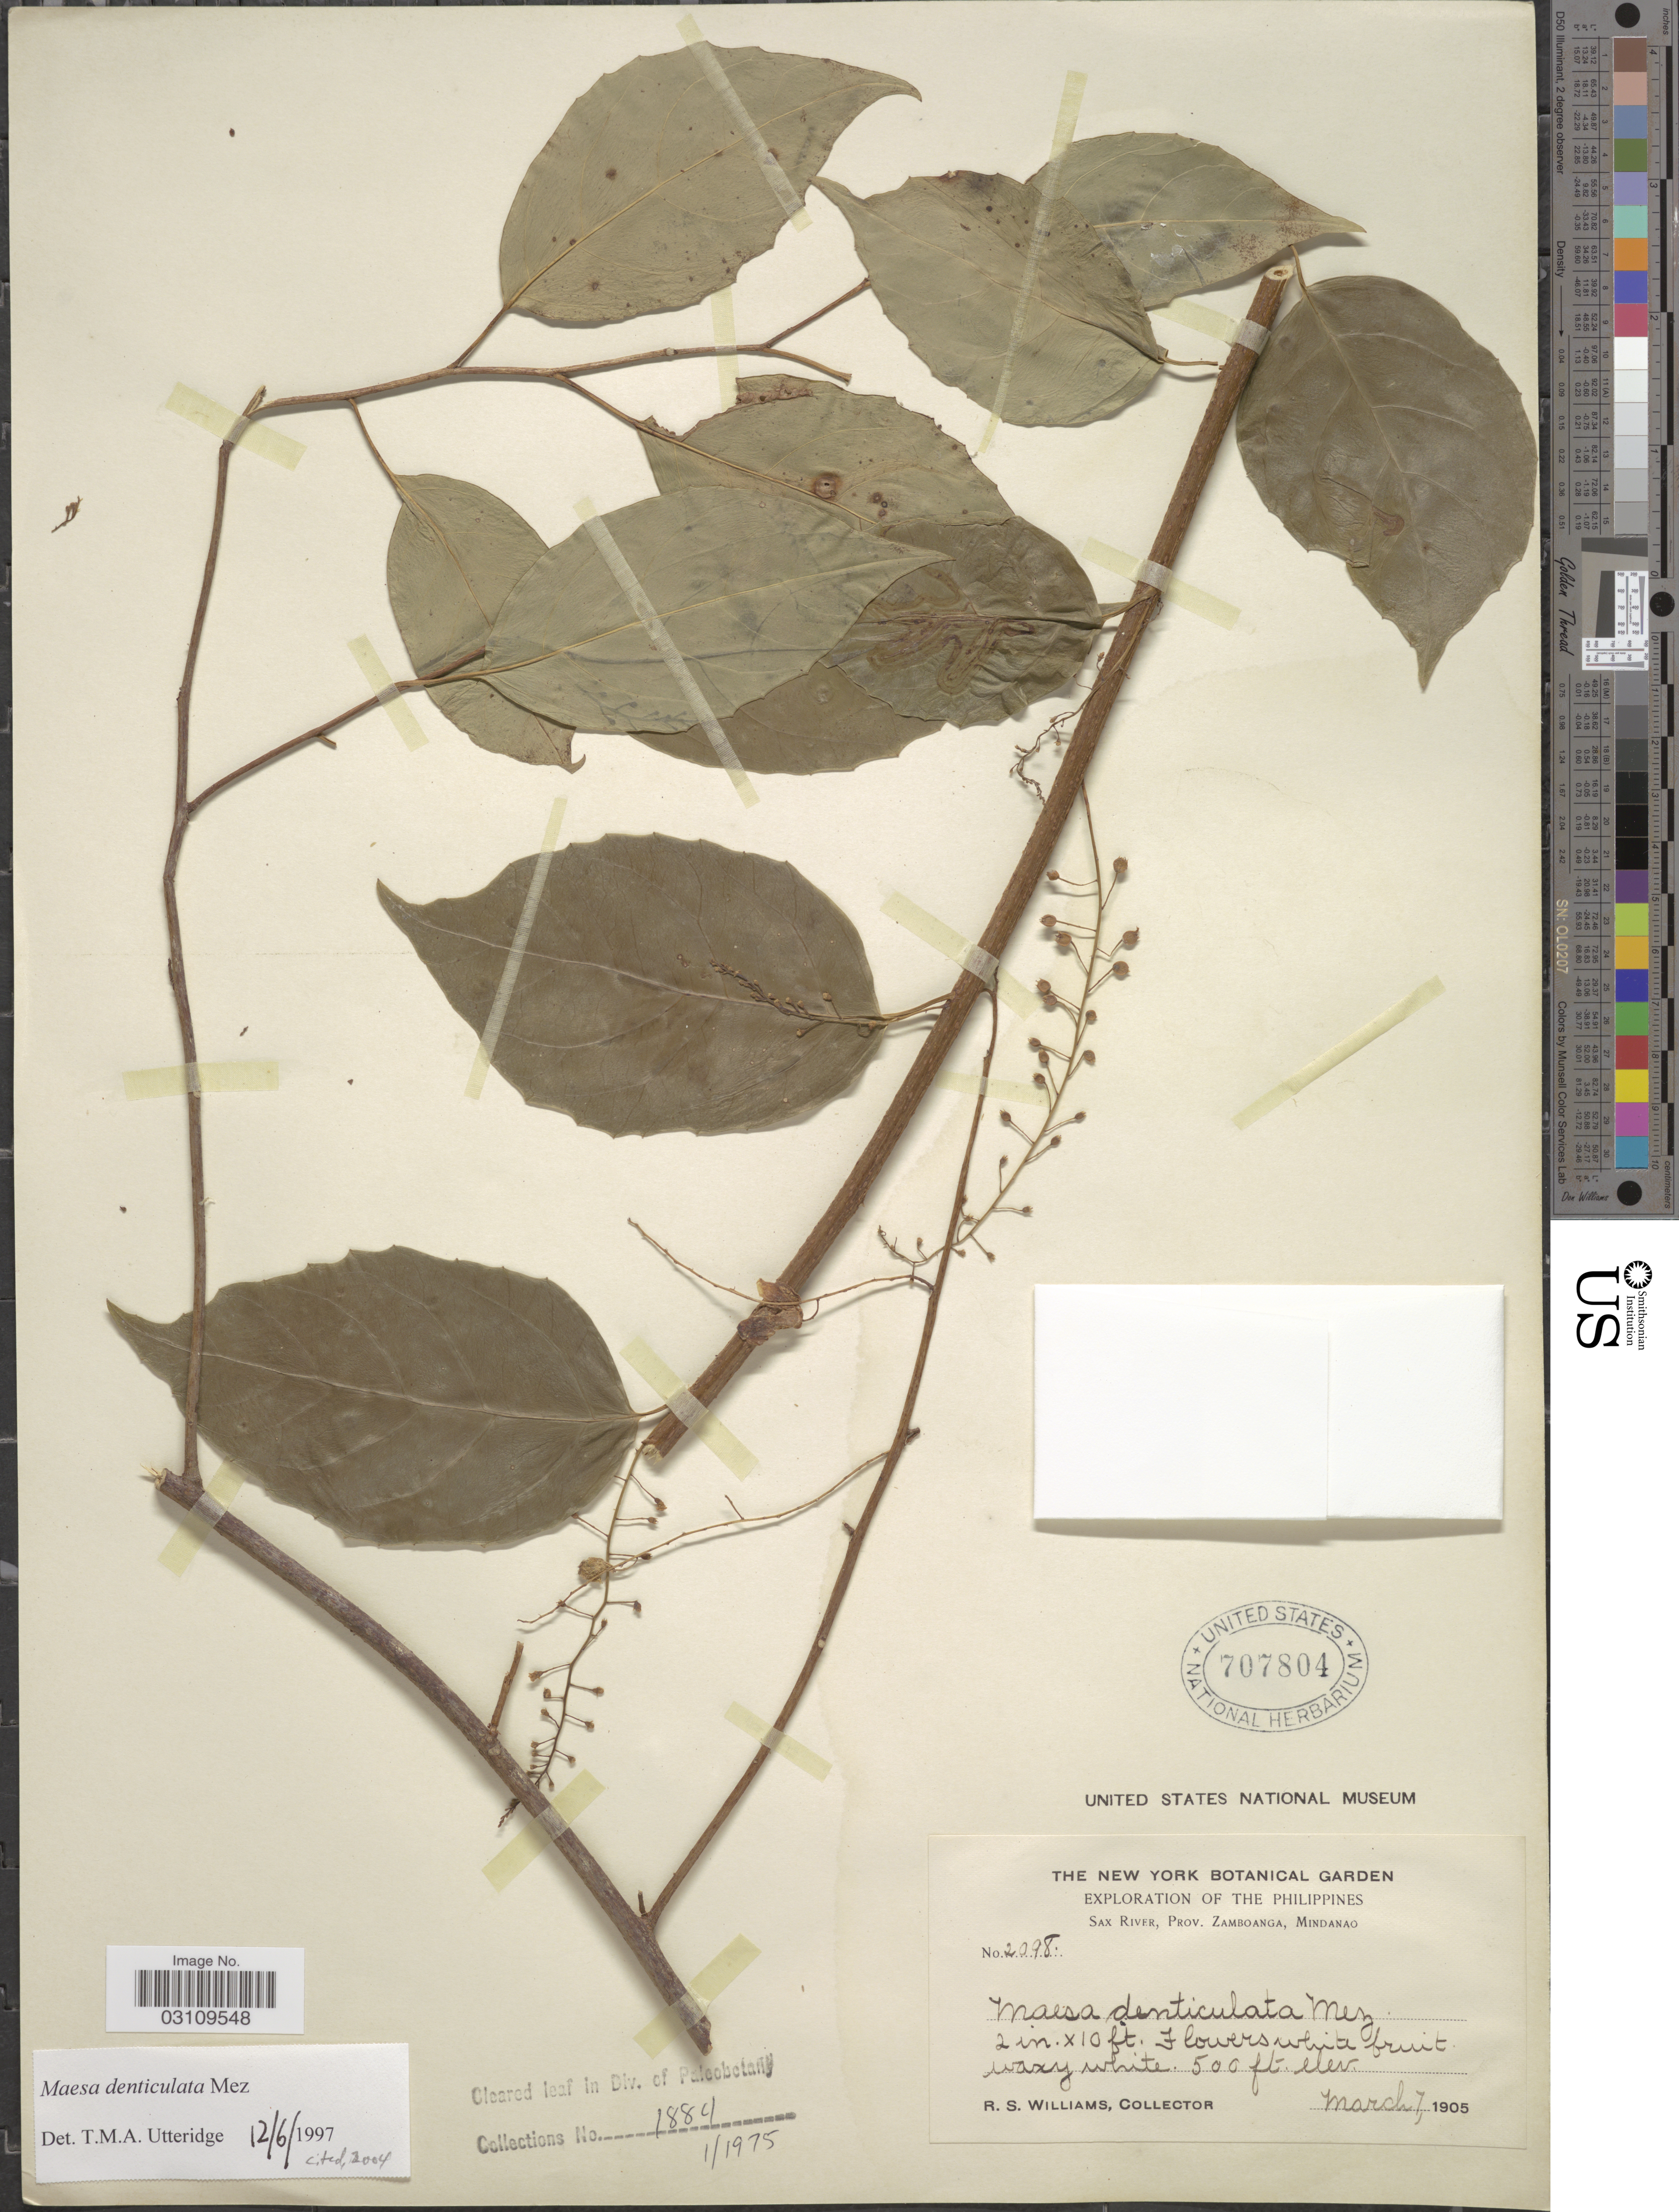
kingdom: Plantae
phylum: Tracheophyta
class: Magnoliopsida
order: Ericales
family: Primulaceae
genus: Maesa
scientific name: Maesa denticulata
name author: Mez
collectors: R. S. Williams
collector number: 2098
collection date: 1905-03-07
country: Philippines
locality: Sax River, Prov. Zamboanga, Mindanao.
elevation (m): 152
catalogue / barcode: US 707804